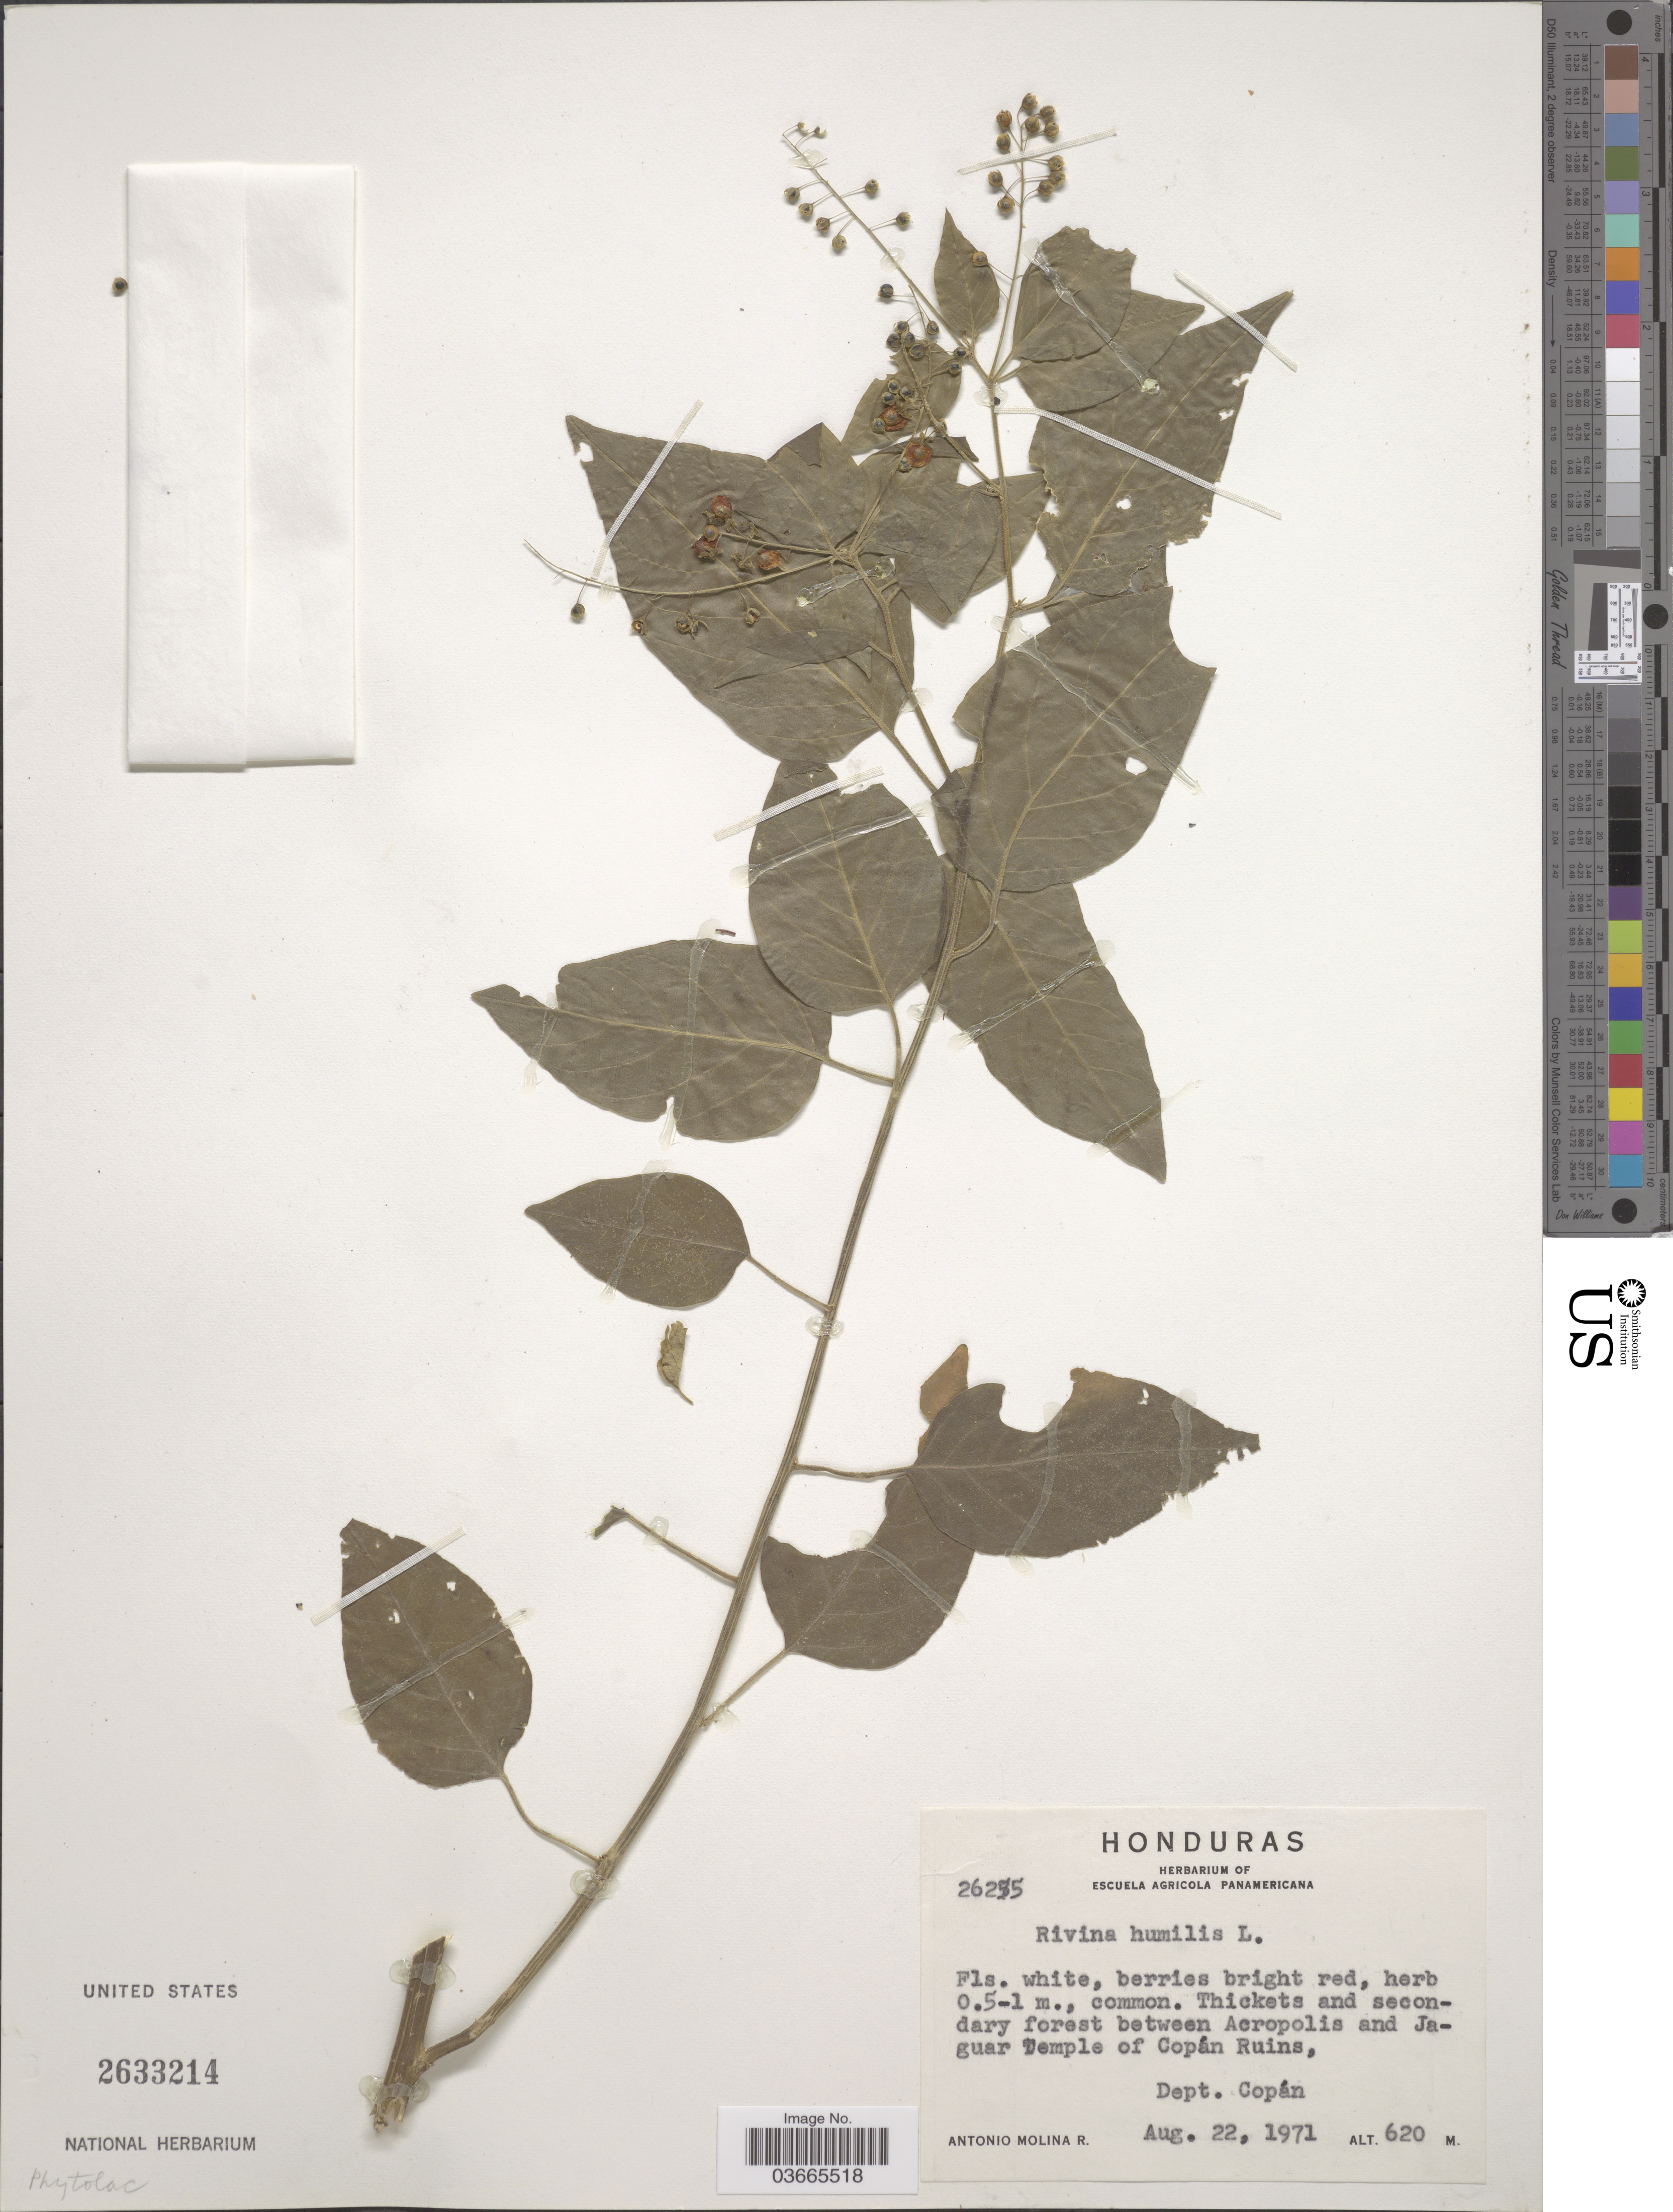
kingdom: Plantae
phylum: Tracheophyta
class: Magnoliopsida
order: Caryophyllales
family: Phytolaccaceae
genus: Rivina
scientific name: Rivina humilis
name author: L.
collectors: A. Molina R.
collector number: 2625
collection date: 1971-08-22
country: Honduras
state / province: Copán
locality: Between Acropolis and Jaguar Temple of Copán Ruins, Dept. Copán.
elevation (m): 620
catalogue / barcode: US 2633214